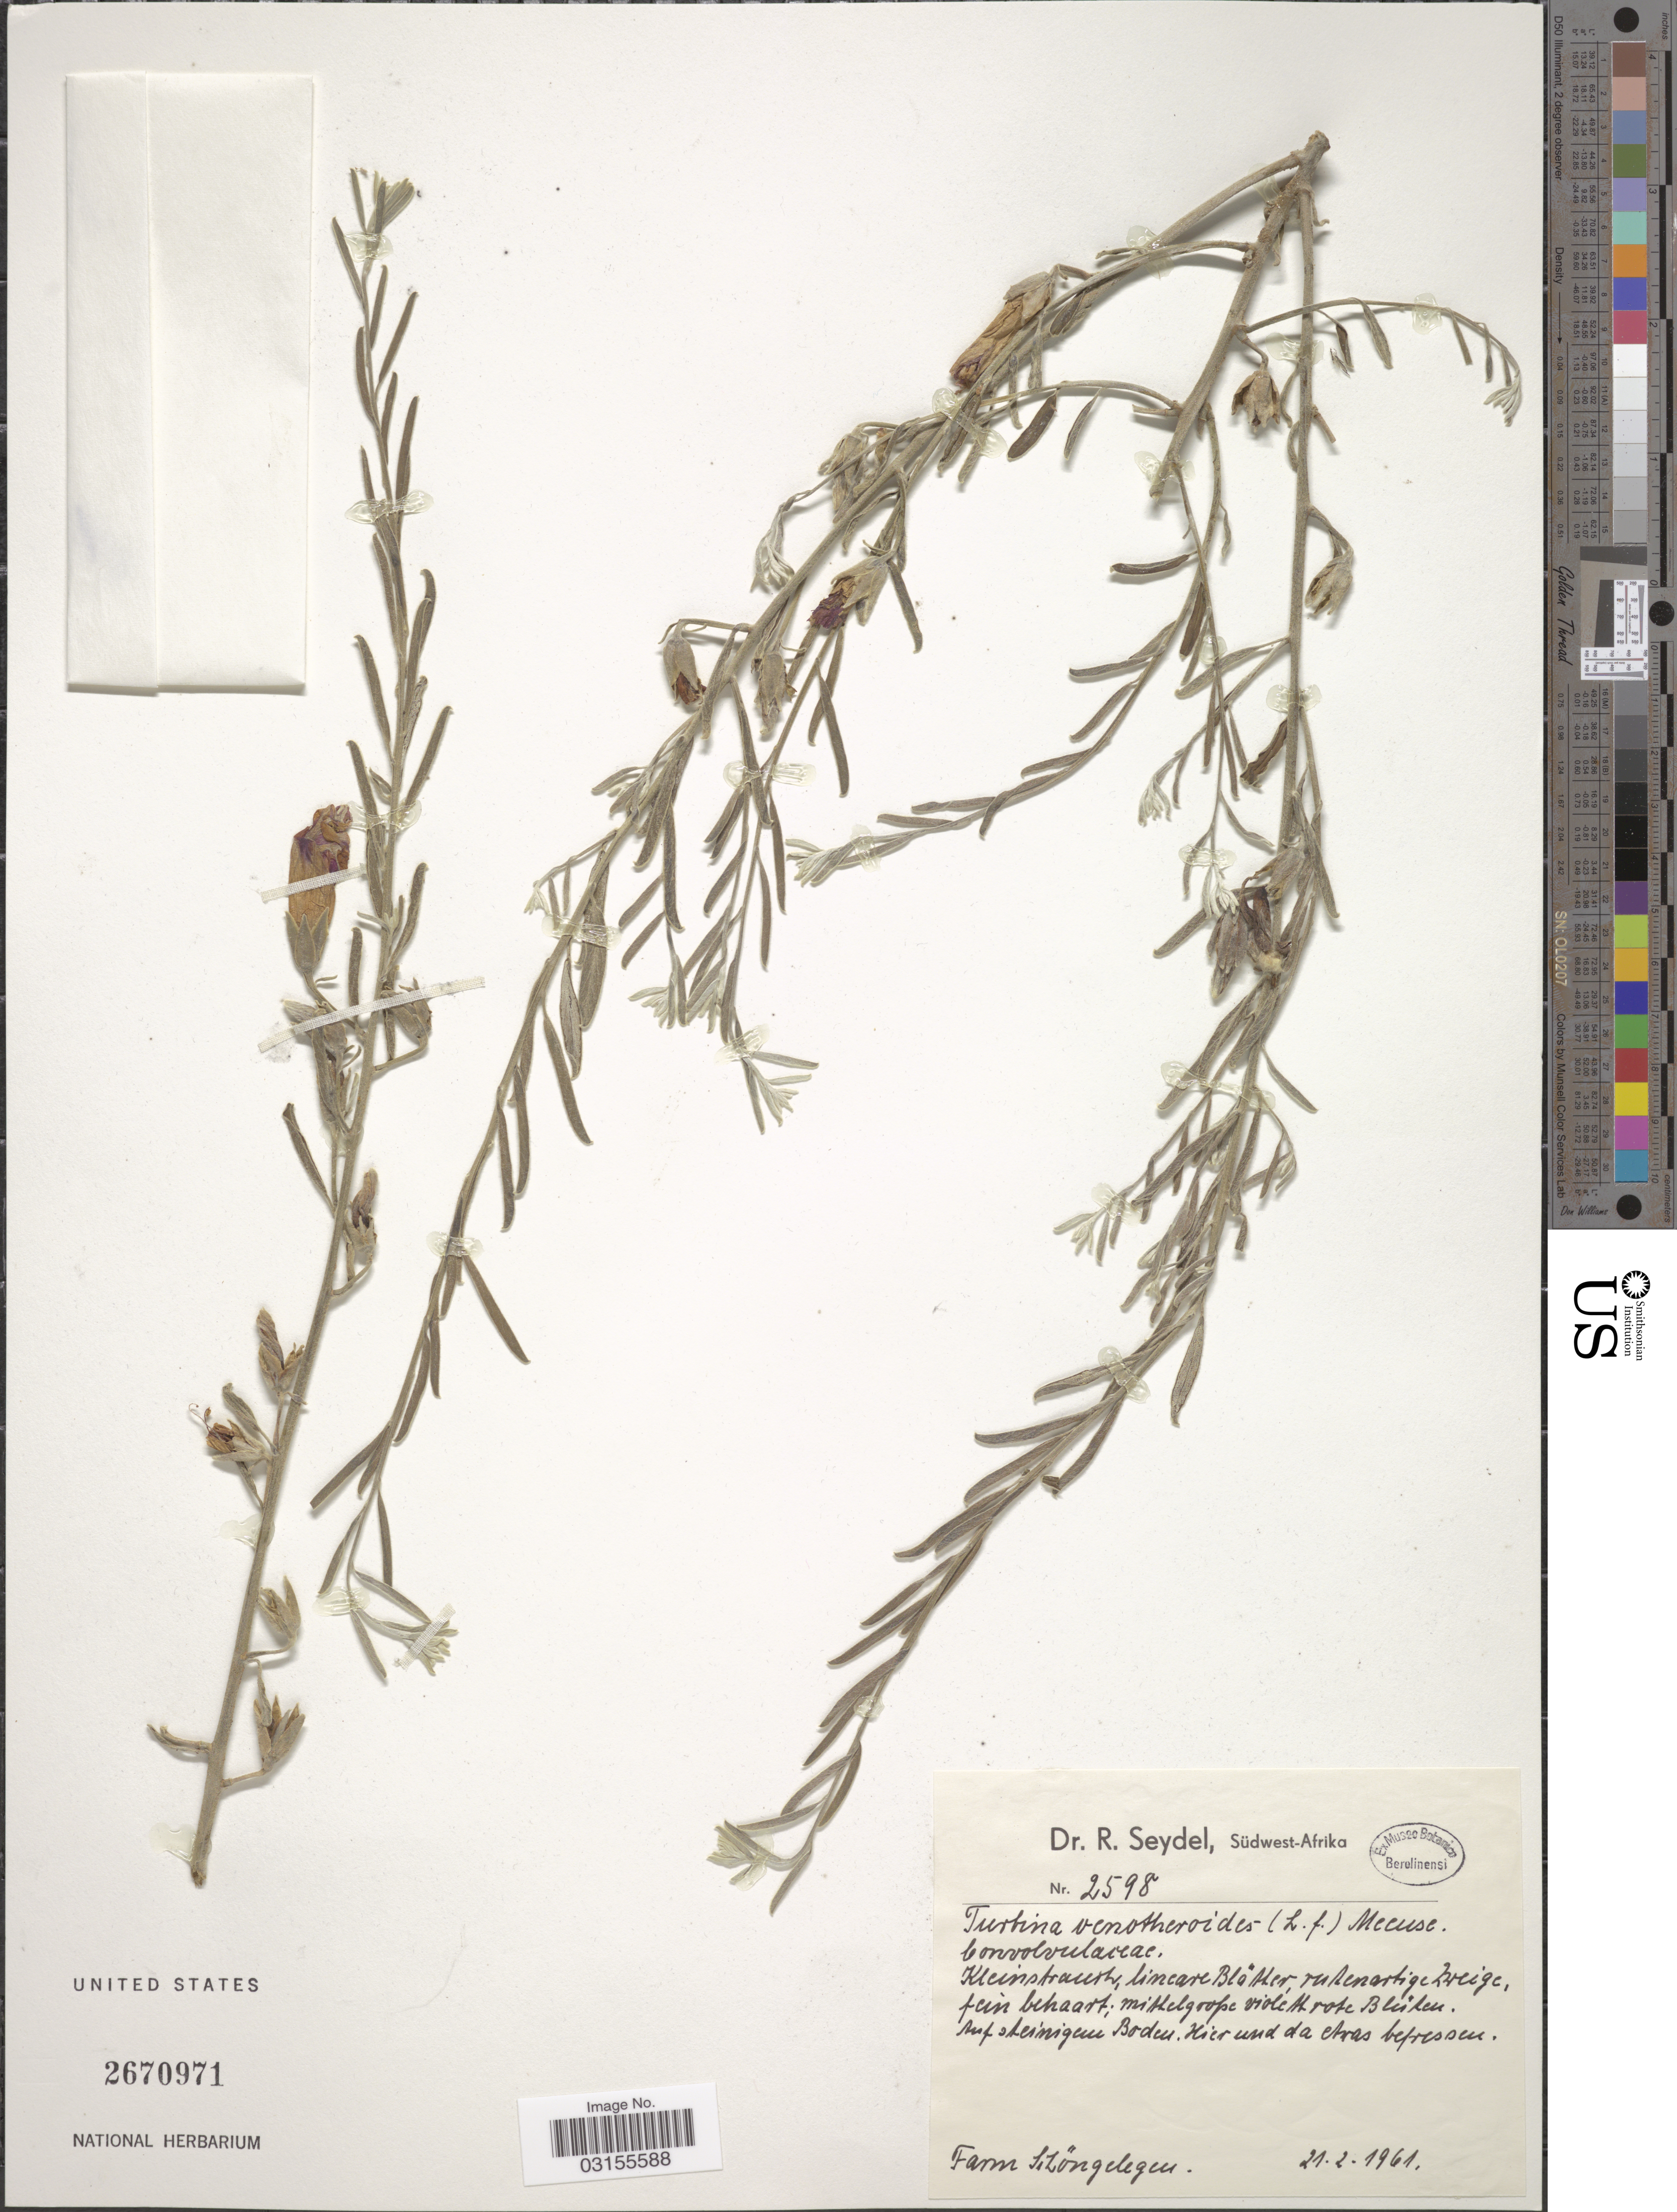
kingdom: Plantae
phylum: Tracheophyta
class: Magnoliopsida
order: Solanales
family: Convolvulaceae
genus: Turbina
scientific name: Turbina oenotheroides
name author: A. Meeuse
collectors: R. Seydel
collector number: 2598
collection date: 1961-02-21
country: Namibia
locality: Südwest-Afrika. Farm Schöngelegen.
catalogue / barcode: US 2670971